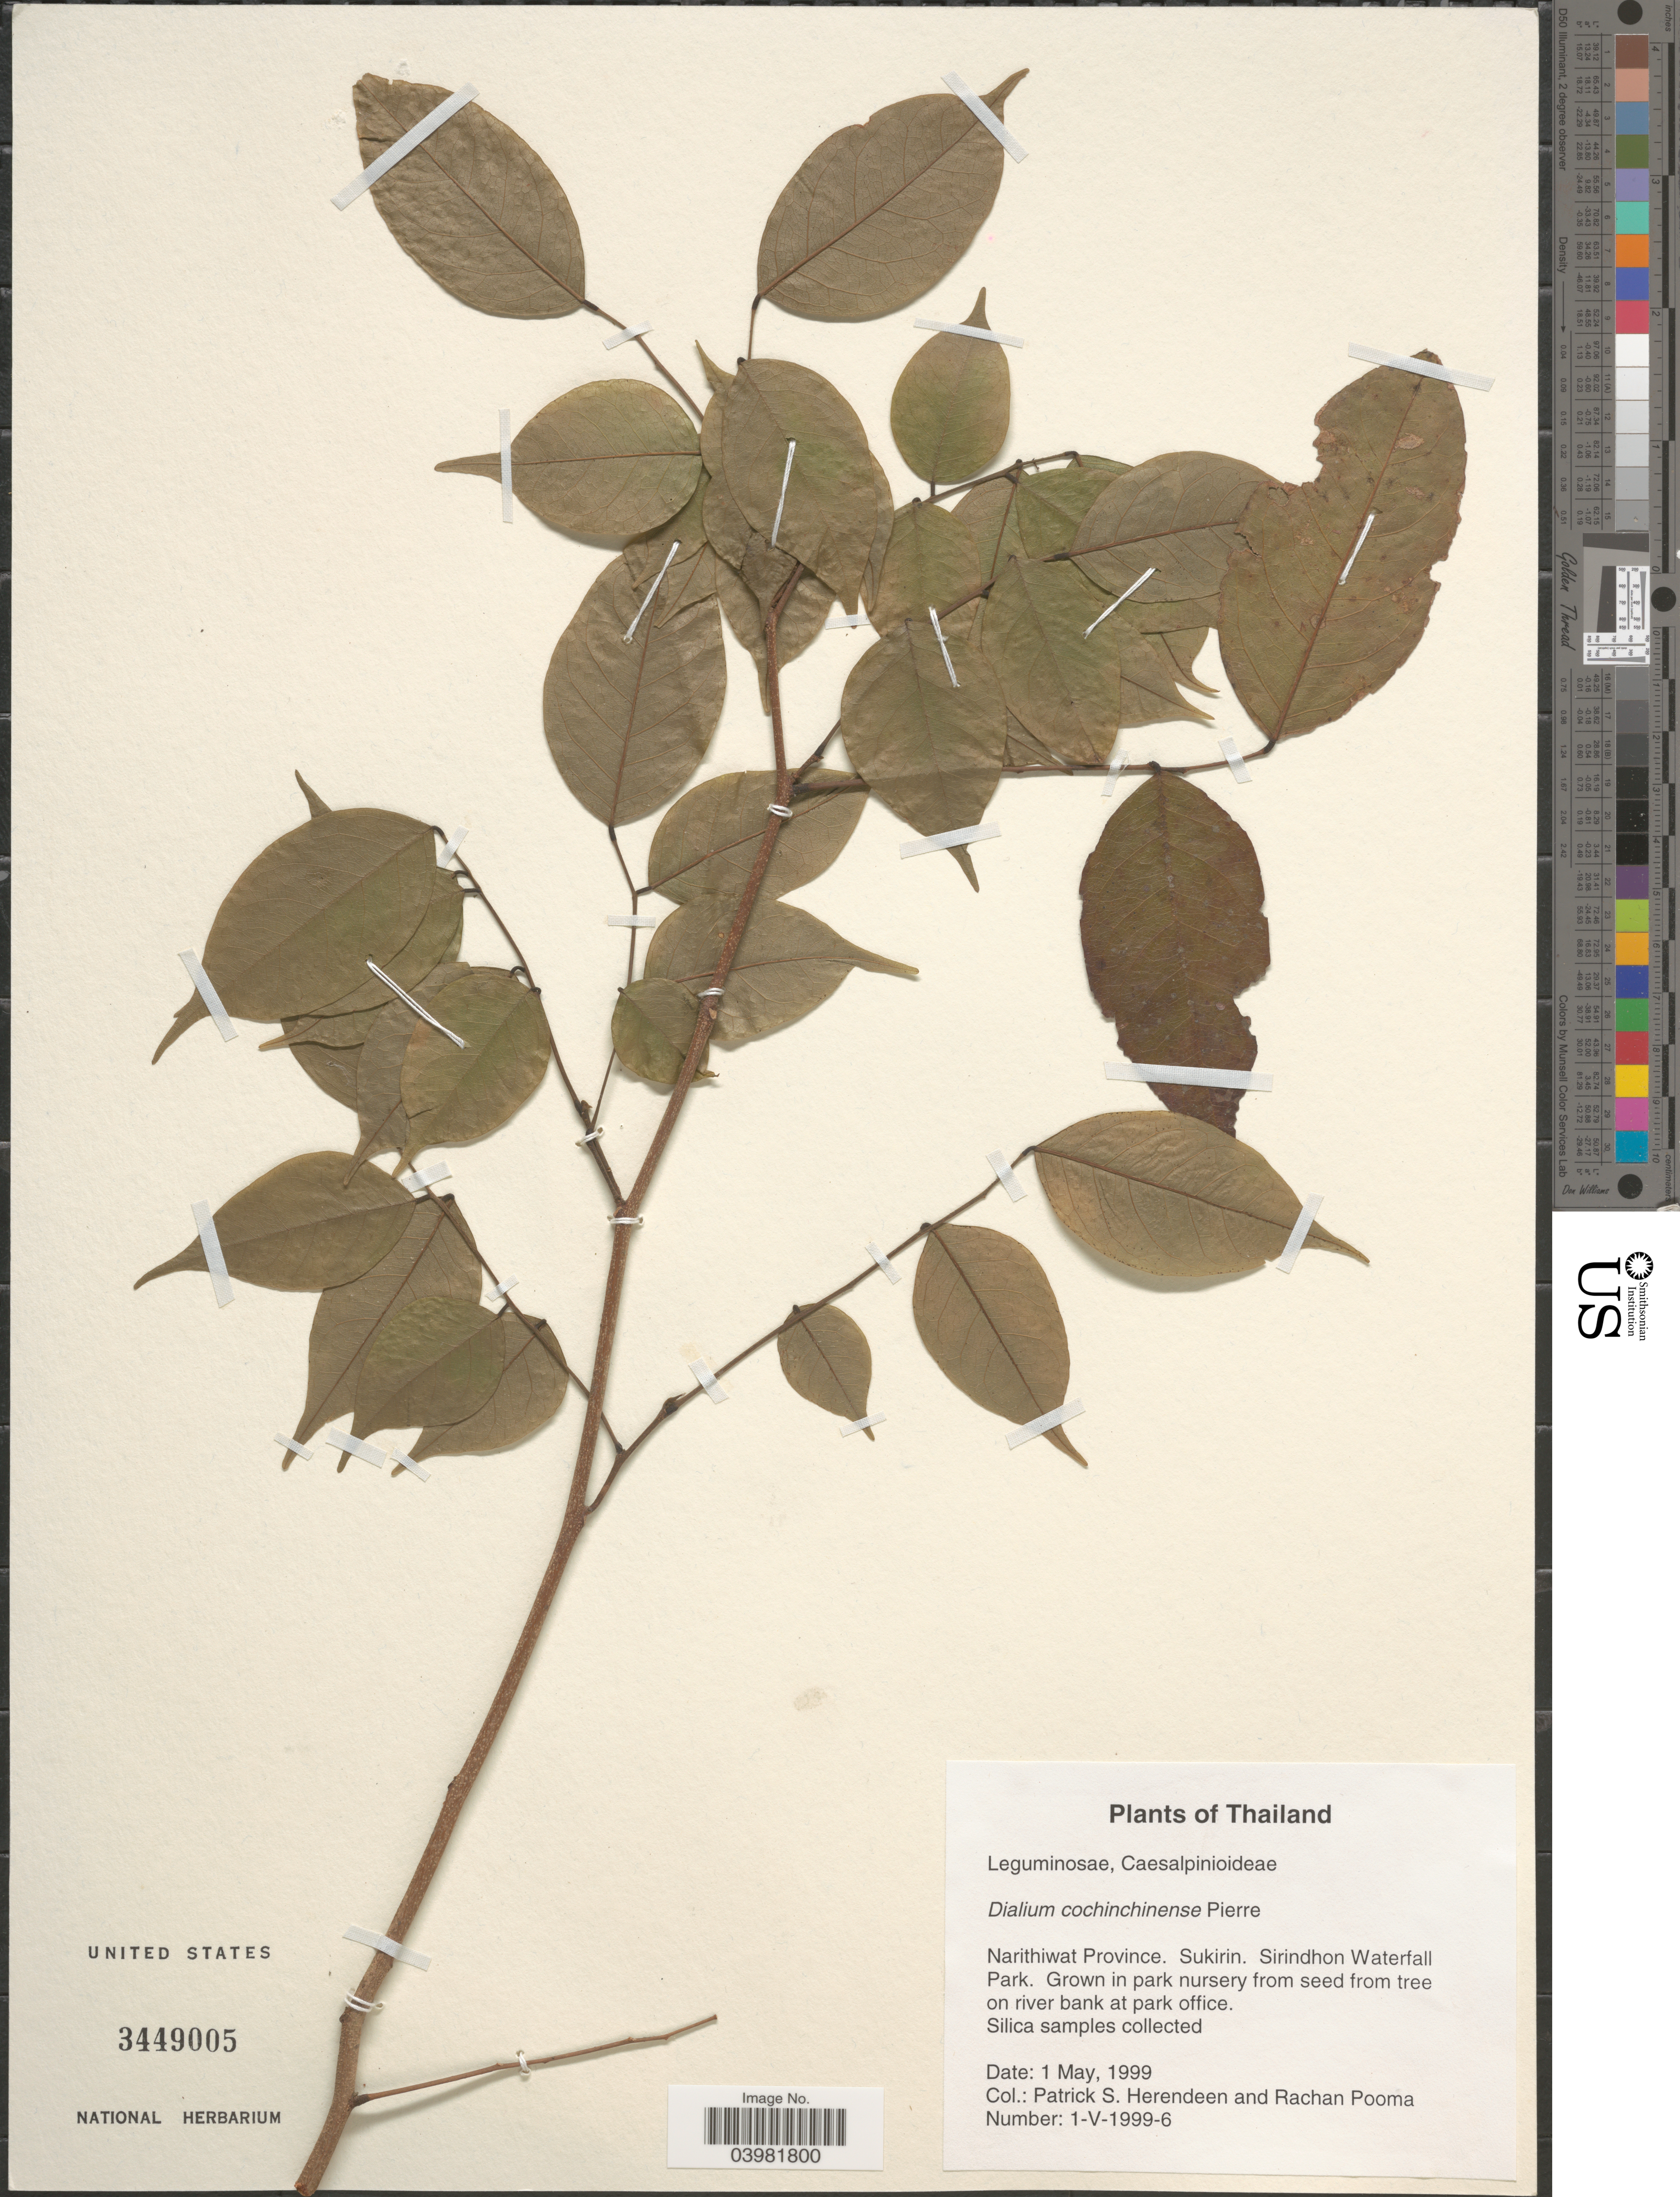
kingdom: Plantae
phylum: Tracheophyta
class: Magnoliopsida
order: Fabales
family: Fabaceae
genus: Dialium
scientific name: Dialium cochinchinense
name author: Pierre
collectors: P. S. Herendeen & R. Pooma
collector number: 1-V-1999-6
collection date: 1999-05-01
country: Thailand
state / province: Narathiwat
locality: Narithiwat Province. Sukirin. Sirindhon Waterfall Park. In park nursery from seed from tree on river bank at park office.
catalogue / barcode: US 3449005